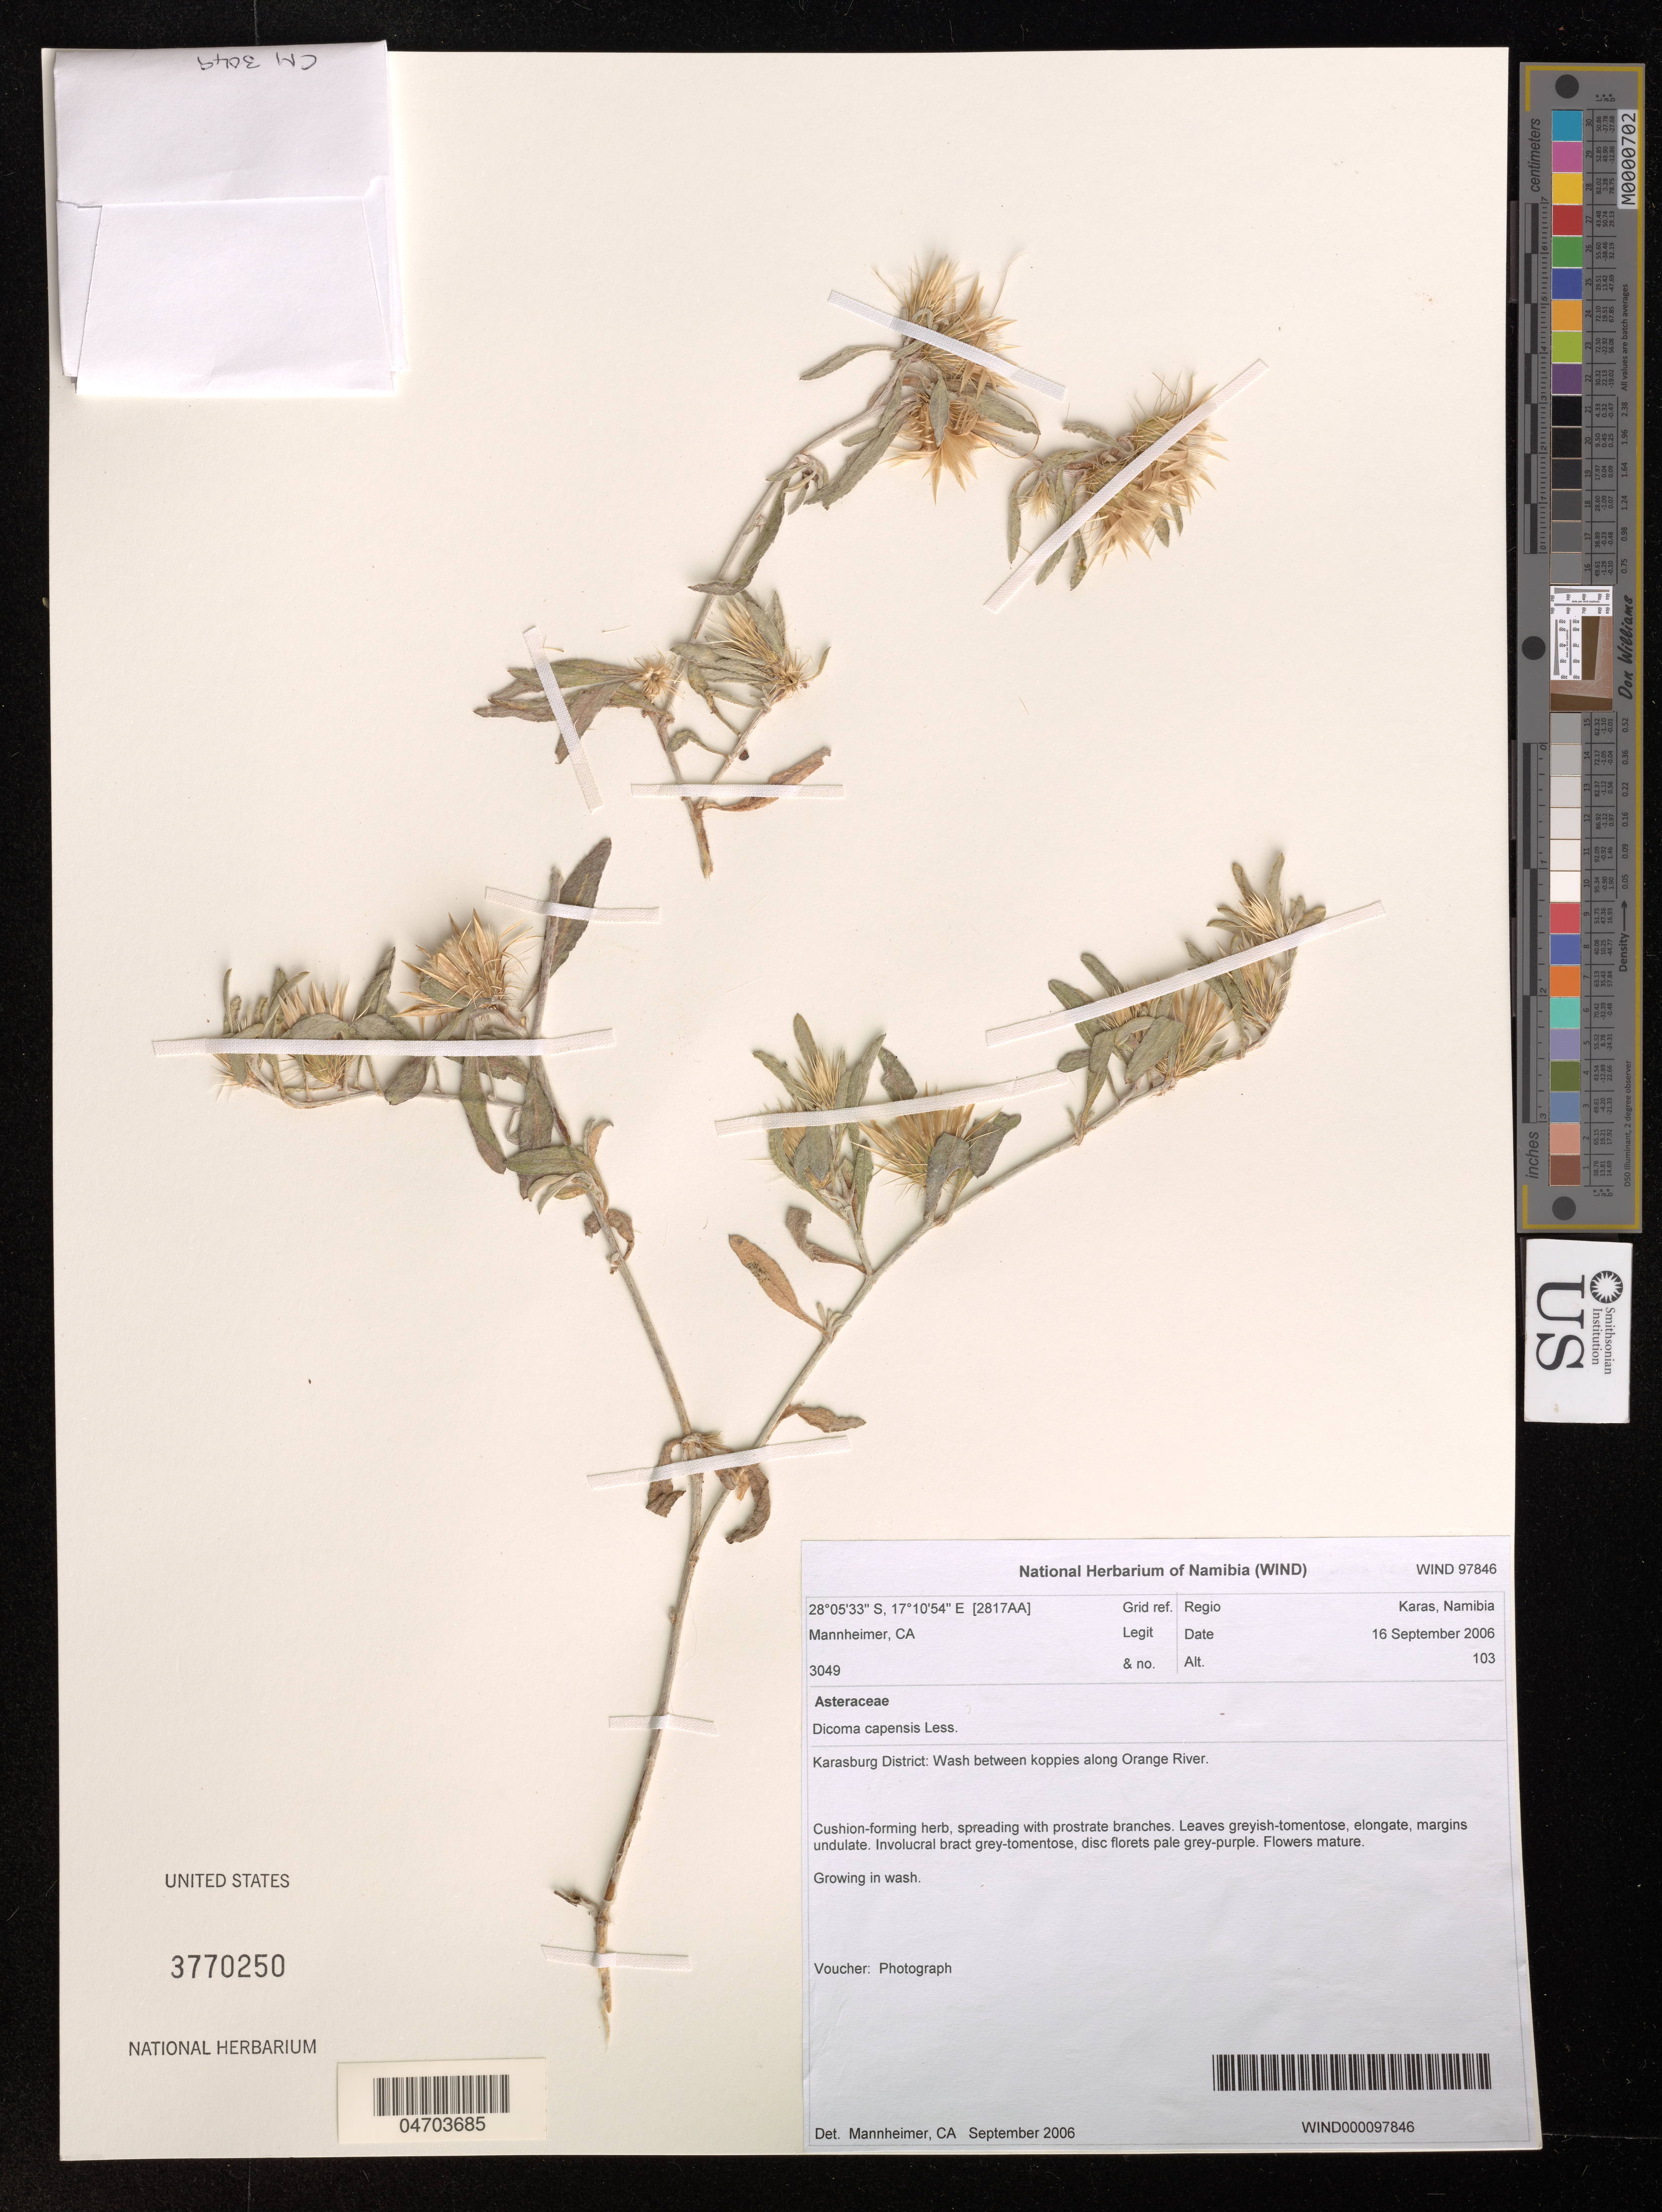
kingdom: Plantae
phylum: Tracheophyta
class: Magnoliopsida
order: Asterales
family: Asteraceae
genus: Dicoma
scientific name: Dicoma capensis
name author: Less.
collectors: C. A. Mannheimer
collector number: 3049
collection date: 2006-09-16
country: Namibia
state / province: Karas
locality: Karasburg District: Wash between koppies along Orange River.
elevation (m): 103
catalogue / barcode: US 3770250